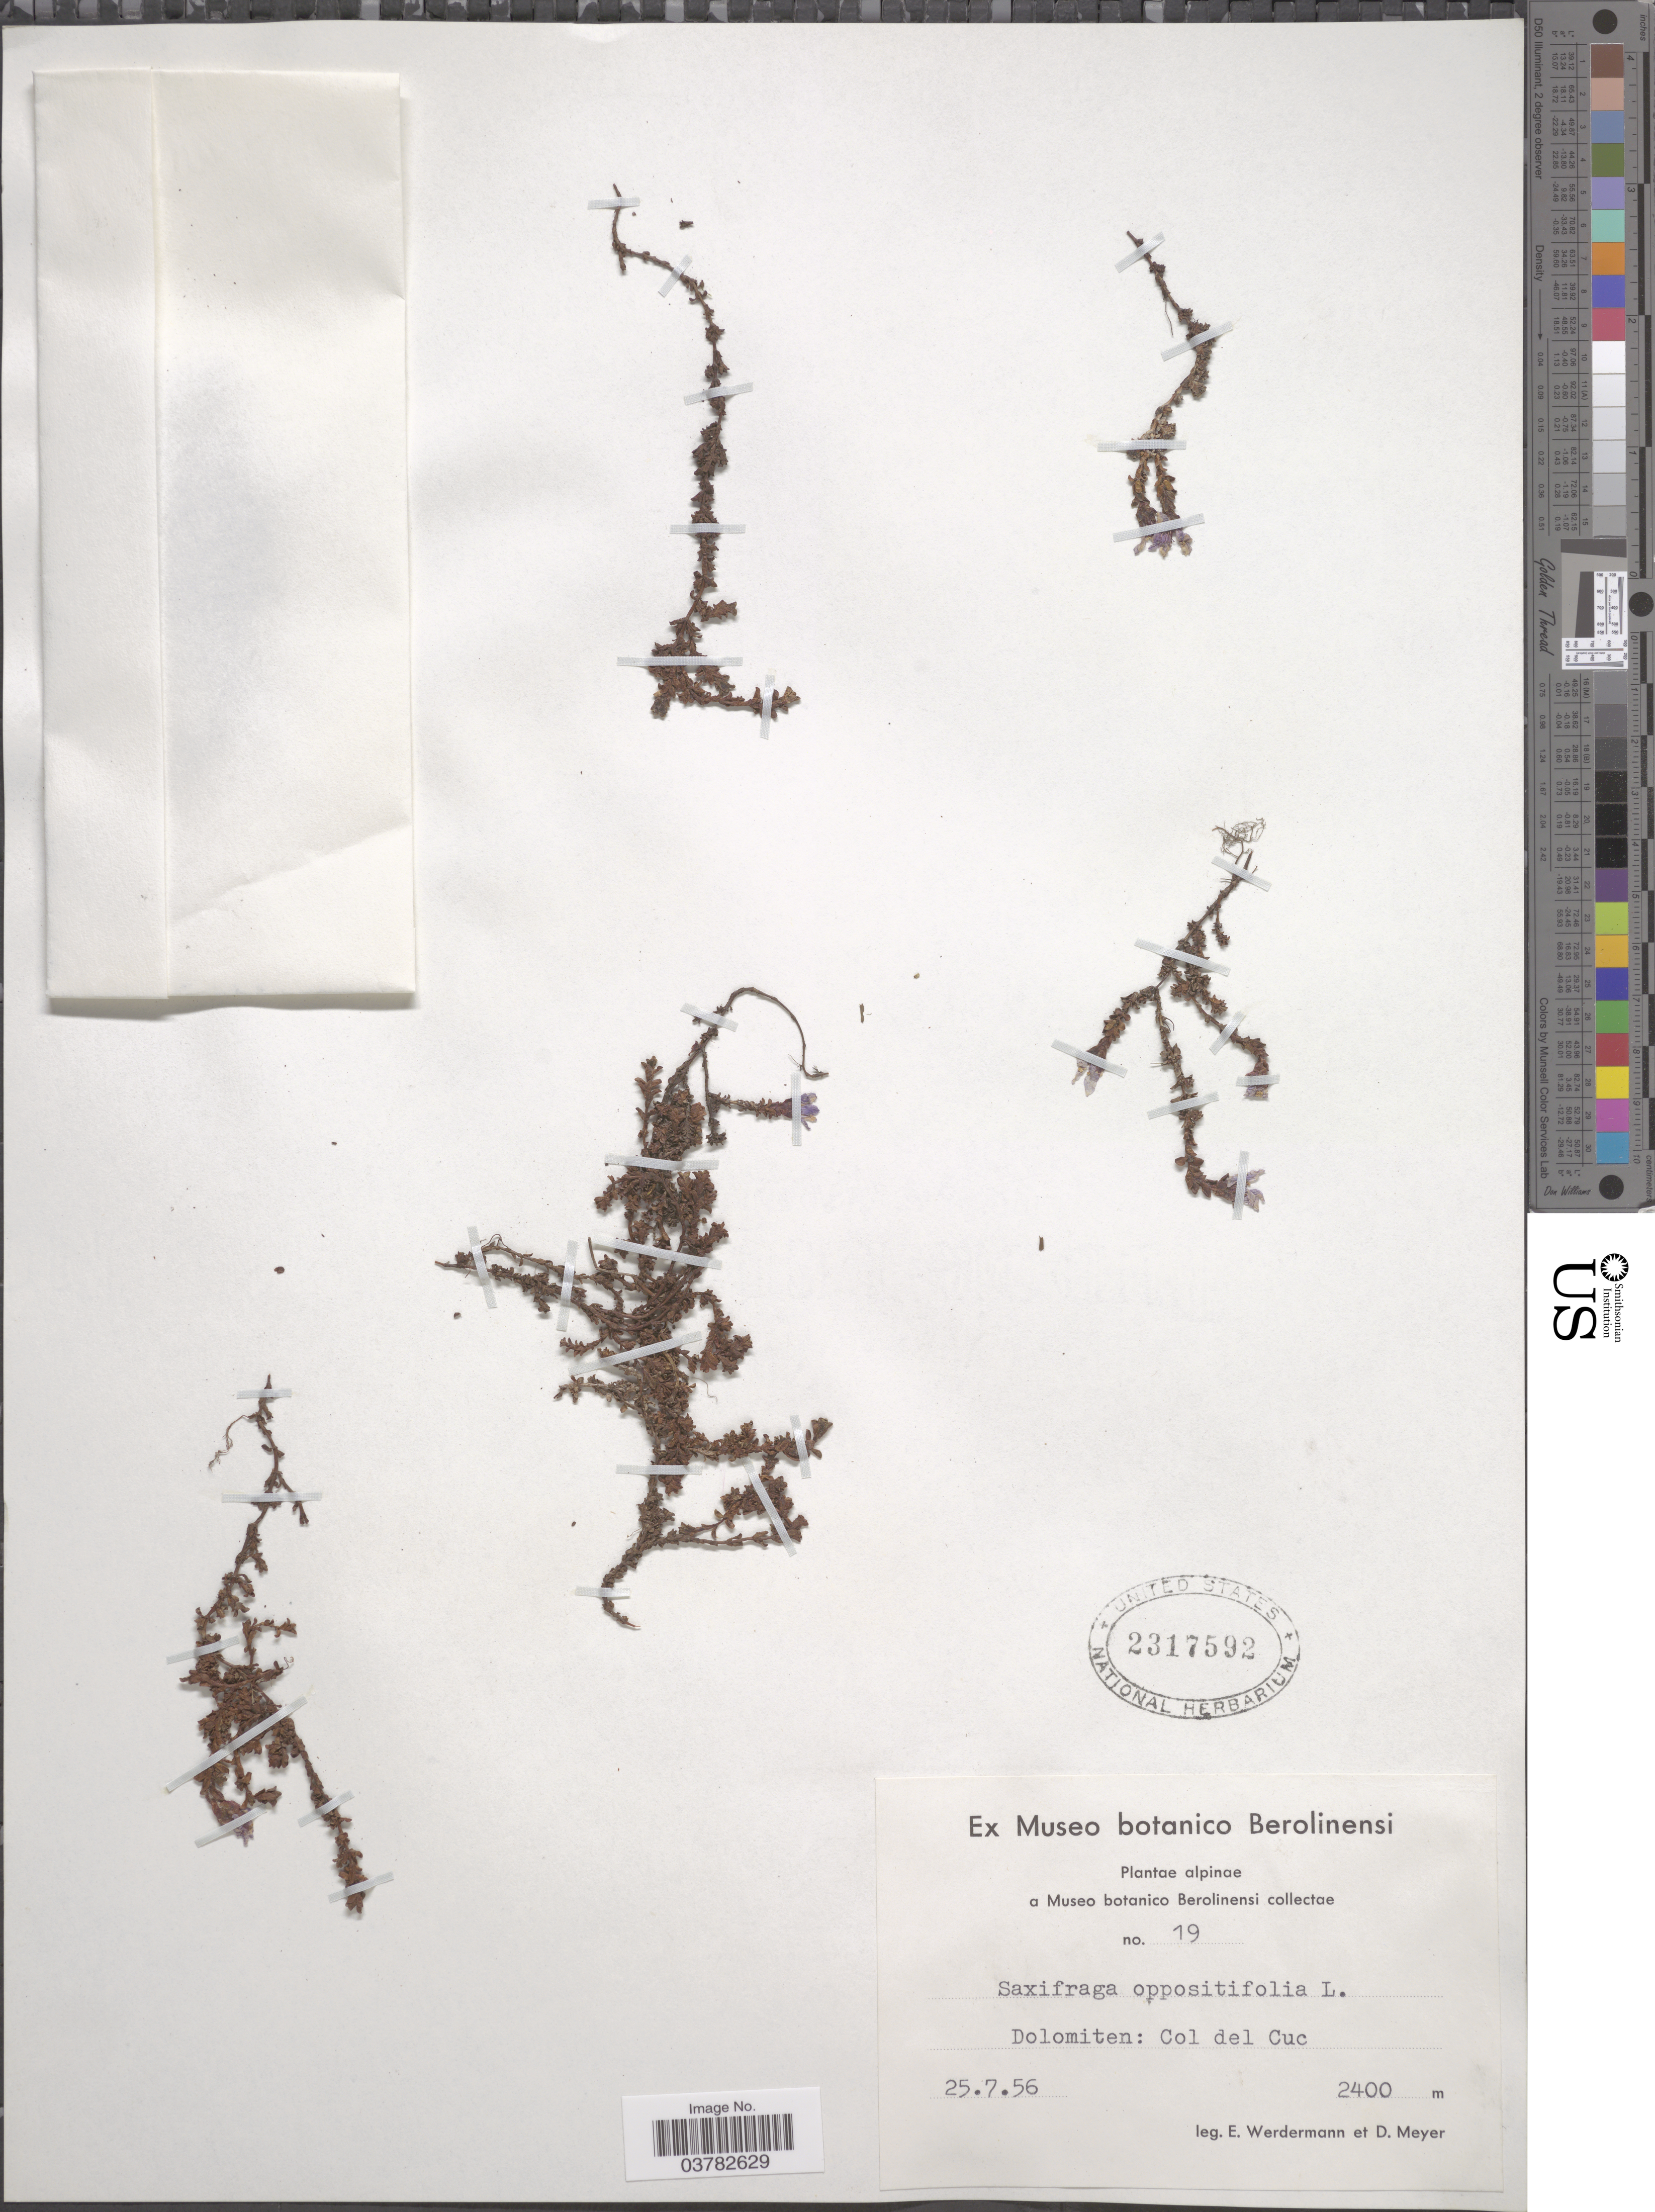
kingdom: Plantae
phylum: Tracheophyta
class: Magnoliopsida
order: Saxifragales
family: Saxifragaceae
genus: Saxifraga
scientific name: Saxifraga oppositifolia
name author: L.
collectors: E. Werdermann & D. Meyer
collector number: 19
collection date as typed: Transcribed d/m/y: 25/7/56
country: Italy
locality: Alpinae. Dolomiten: Col del Cuc.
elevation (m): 2400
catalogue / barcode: US 2317592